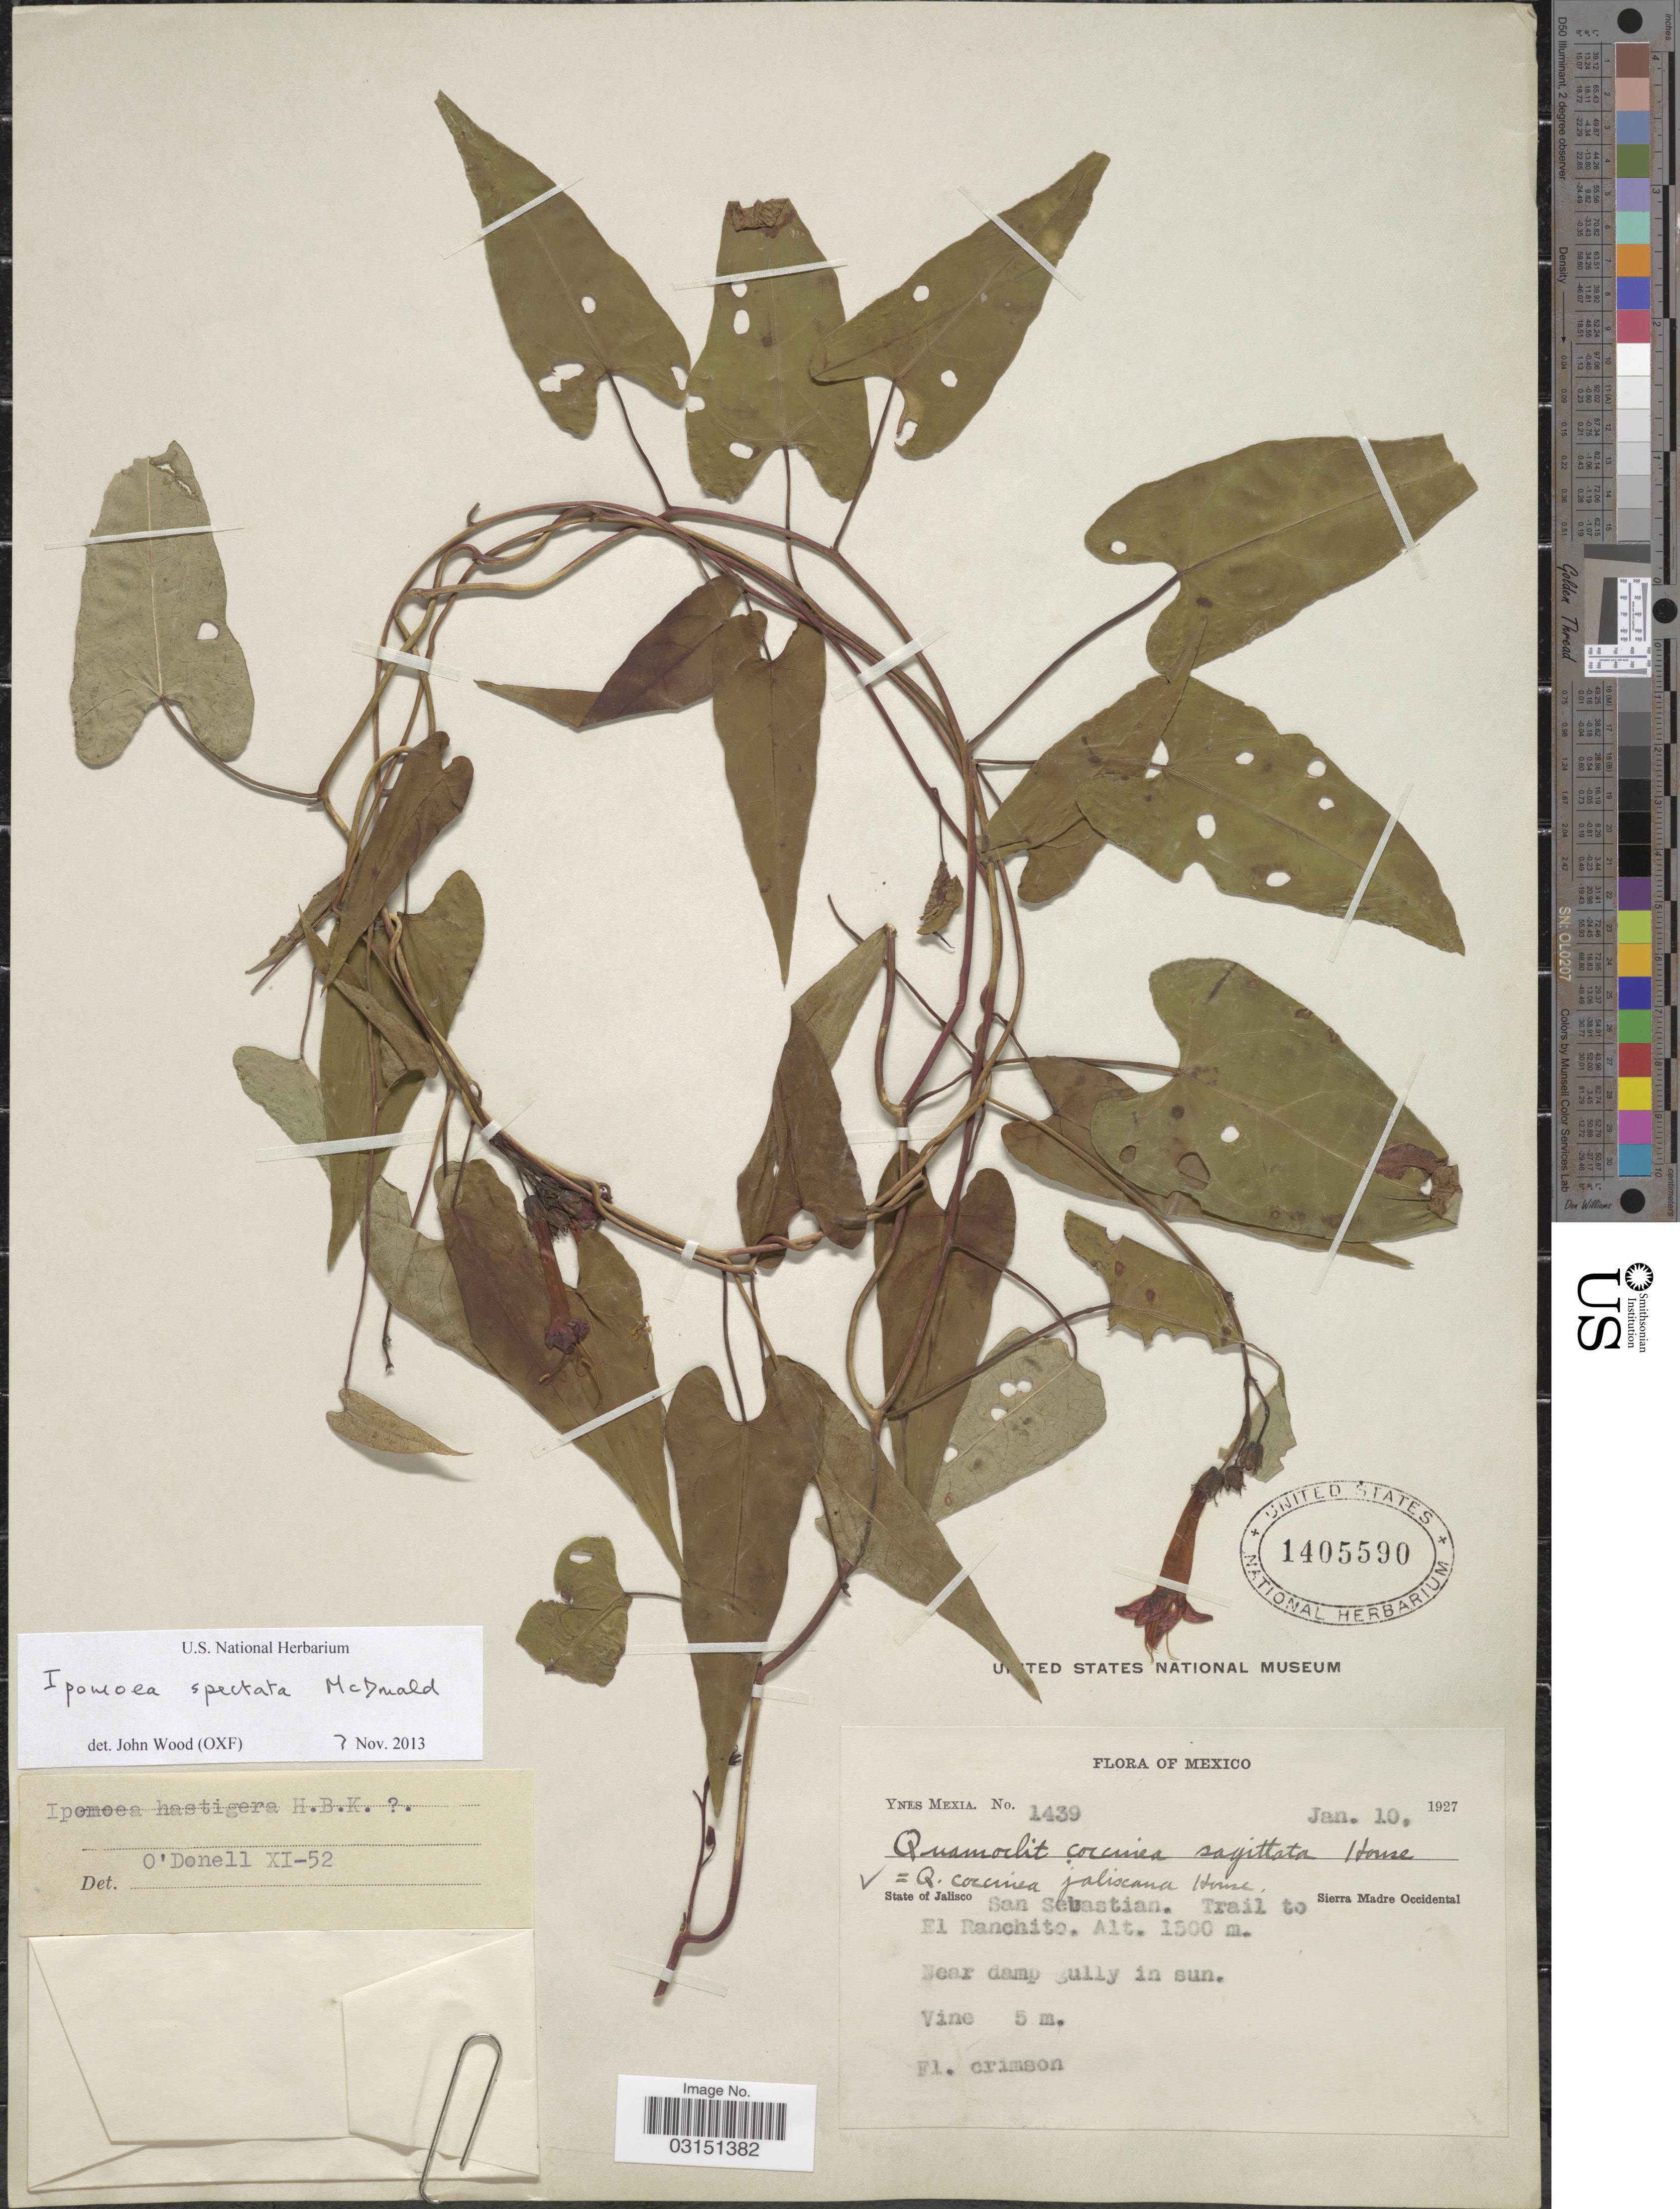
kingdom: Plantae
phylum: Tracheophyta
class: Magnoliopsida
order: Solanales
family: Convolvulaceae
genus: Ipomoea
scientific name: Ipomoea spectata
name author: J.A. McDonald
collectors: Y. Mexia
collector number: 1439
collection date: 1927-01-10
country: Mexico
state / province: Jalisco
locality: San Sebastian. Trail to El Ranchito. Sierra Madre Occidental.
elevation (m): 1500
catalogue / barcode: US 1405590